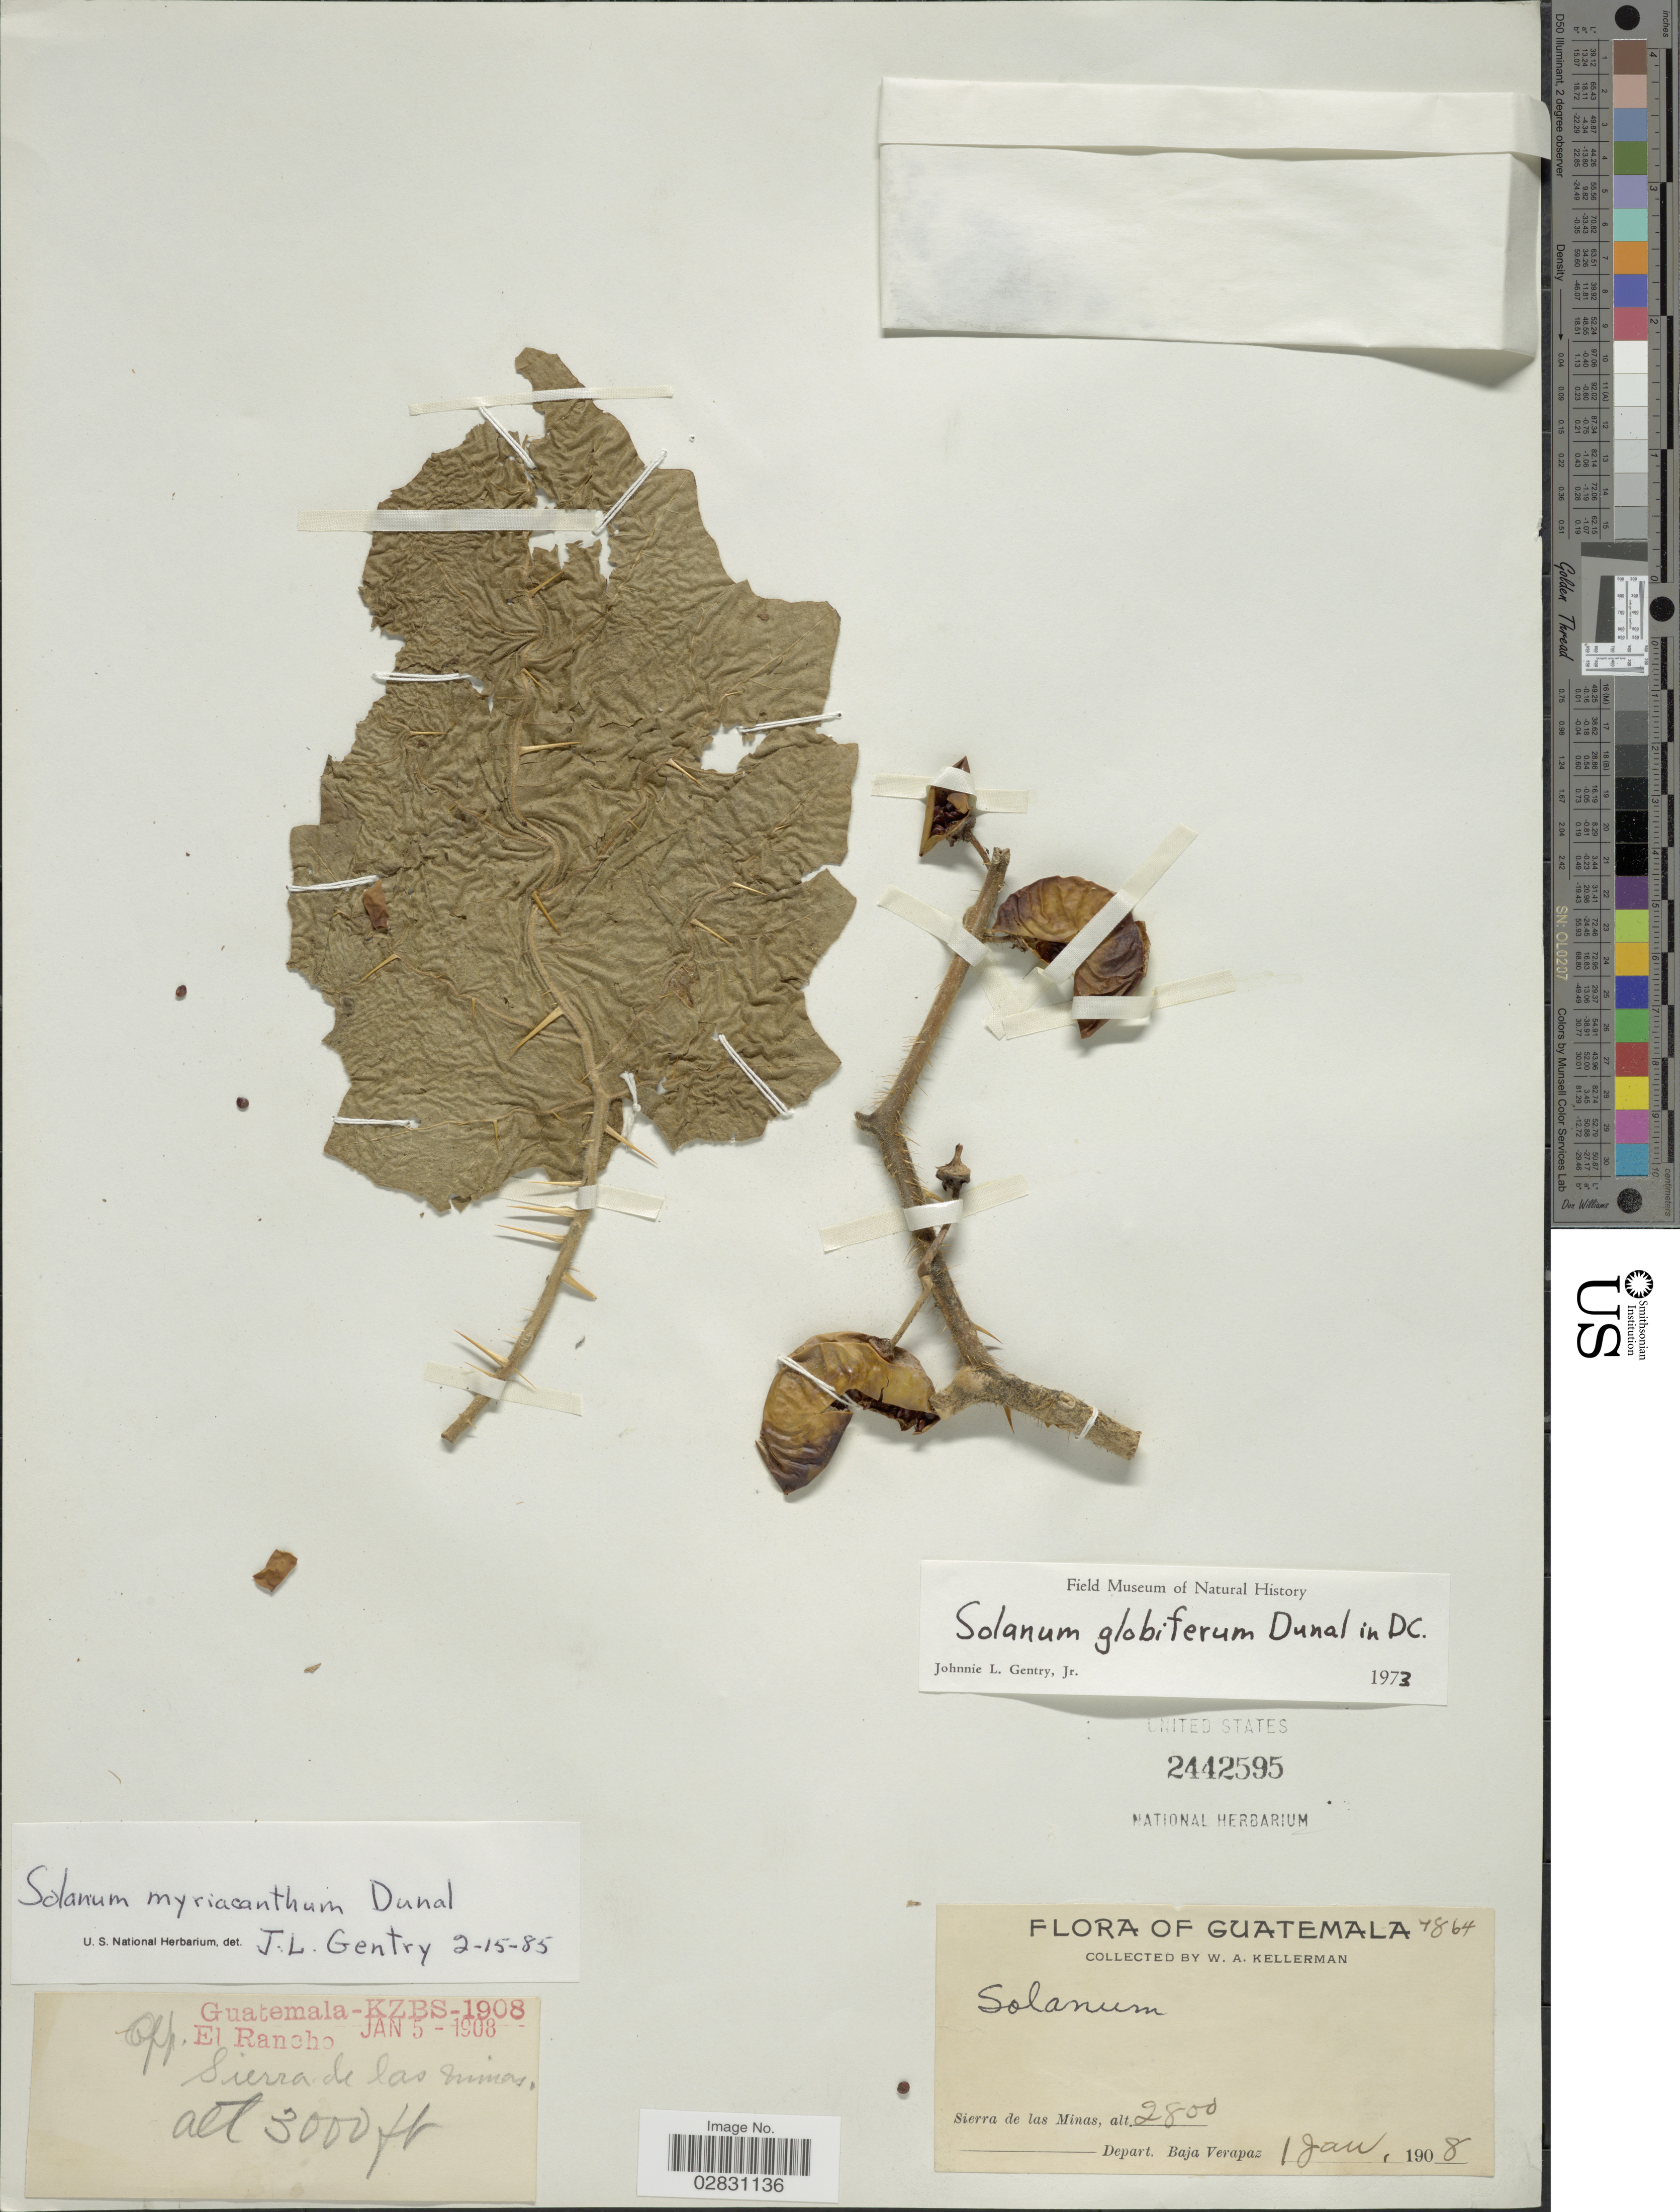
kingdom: Plantae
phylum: Tracheophyta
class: Magnoliopsida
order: Solanales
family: Solanaceae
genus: Solanum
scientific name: Solanum myrianthum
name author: Britton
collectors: W. Kellerman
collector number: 7864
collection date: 1908-01-01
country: Guatemala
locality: Sierra de las Minas.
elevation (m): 853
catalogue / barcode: US 2442595